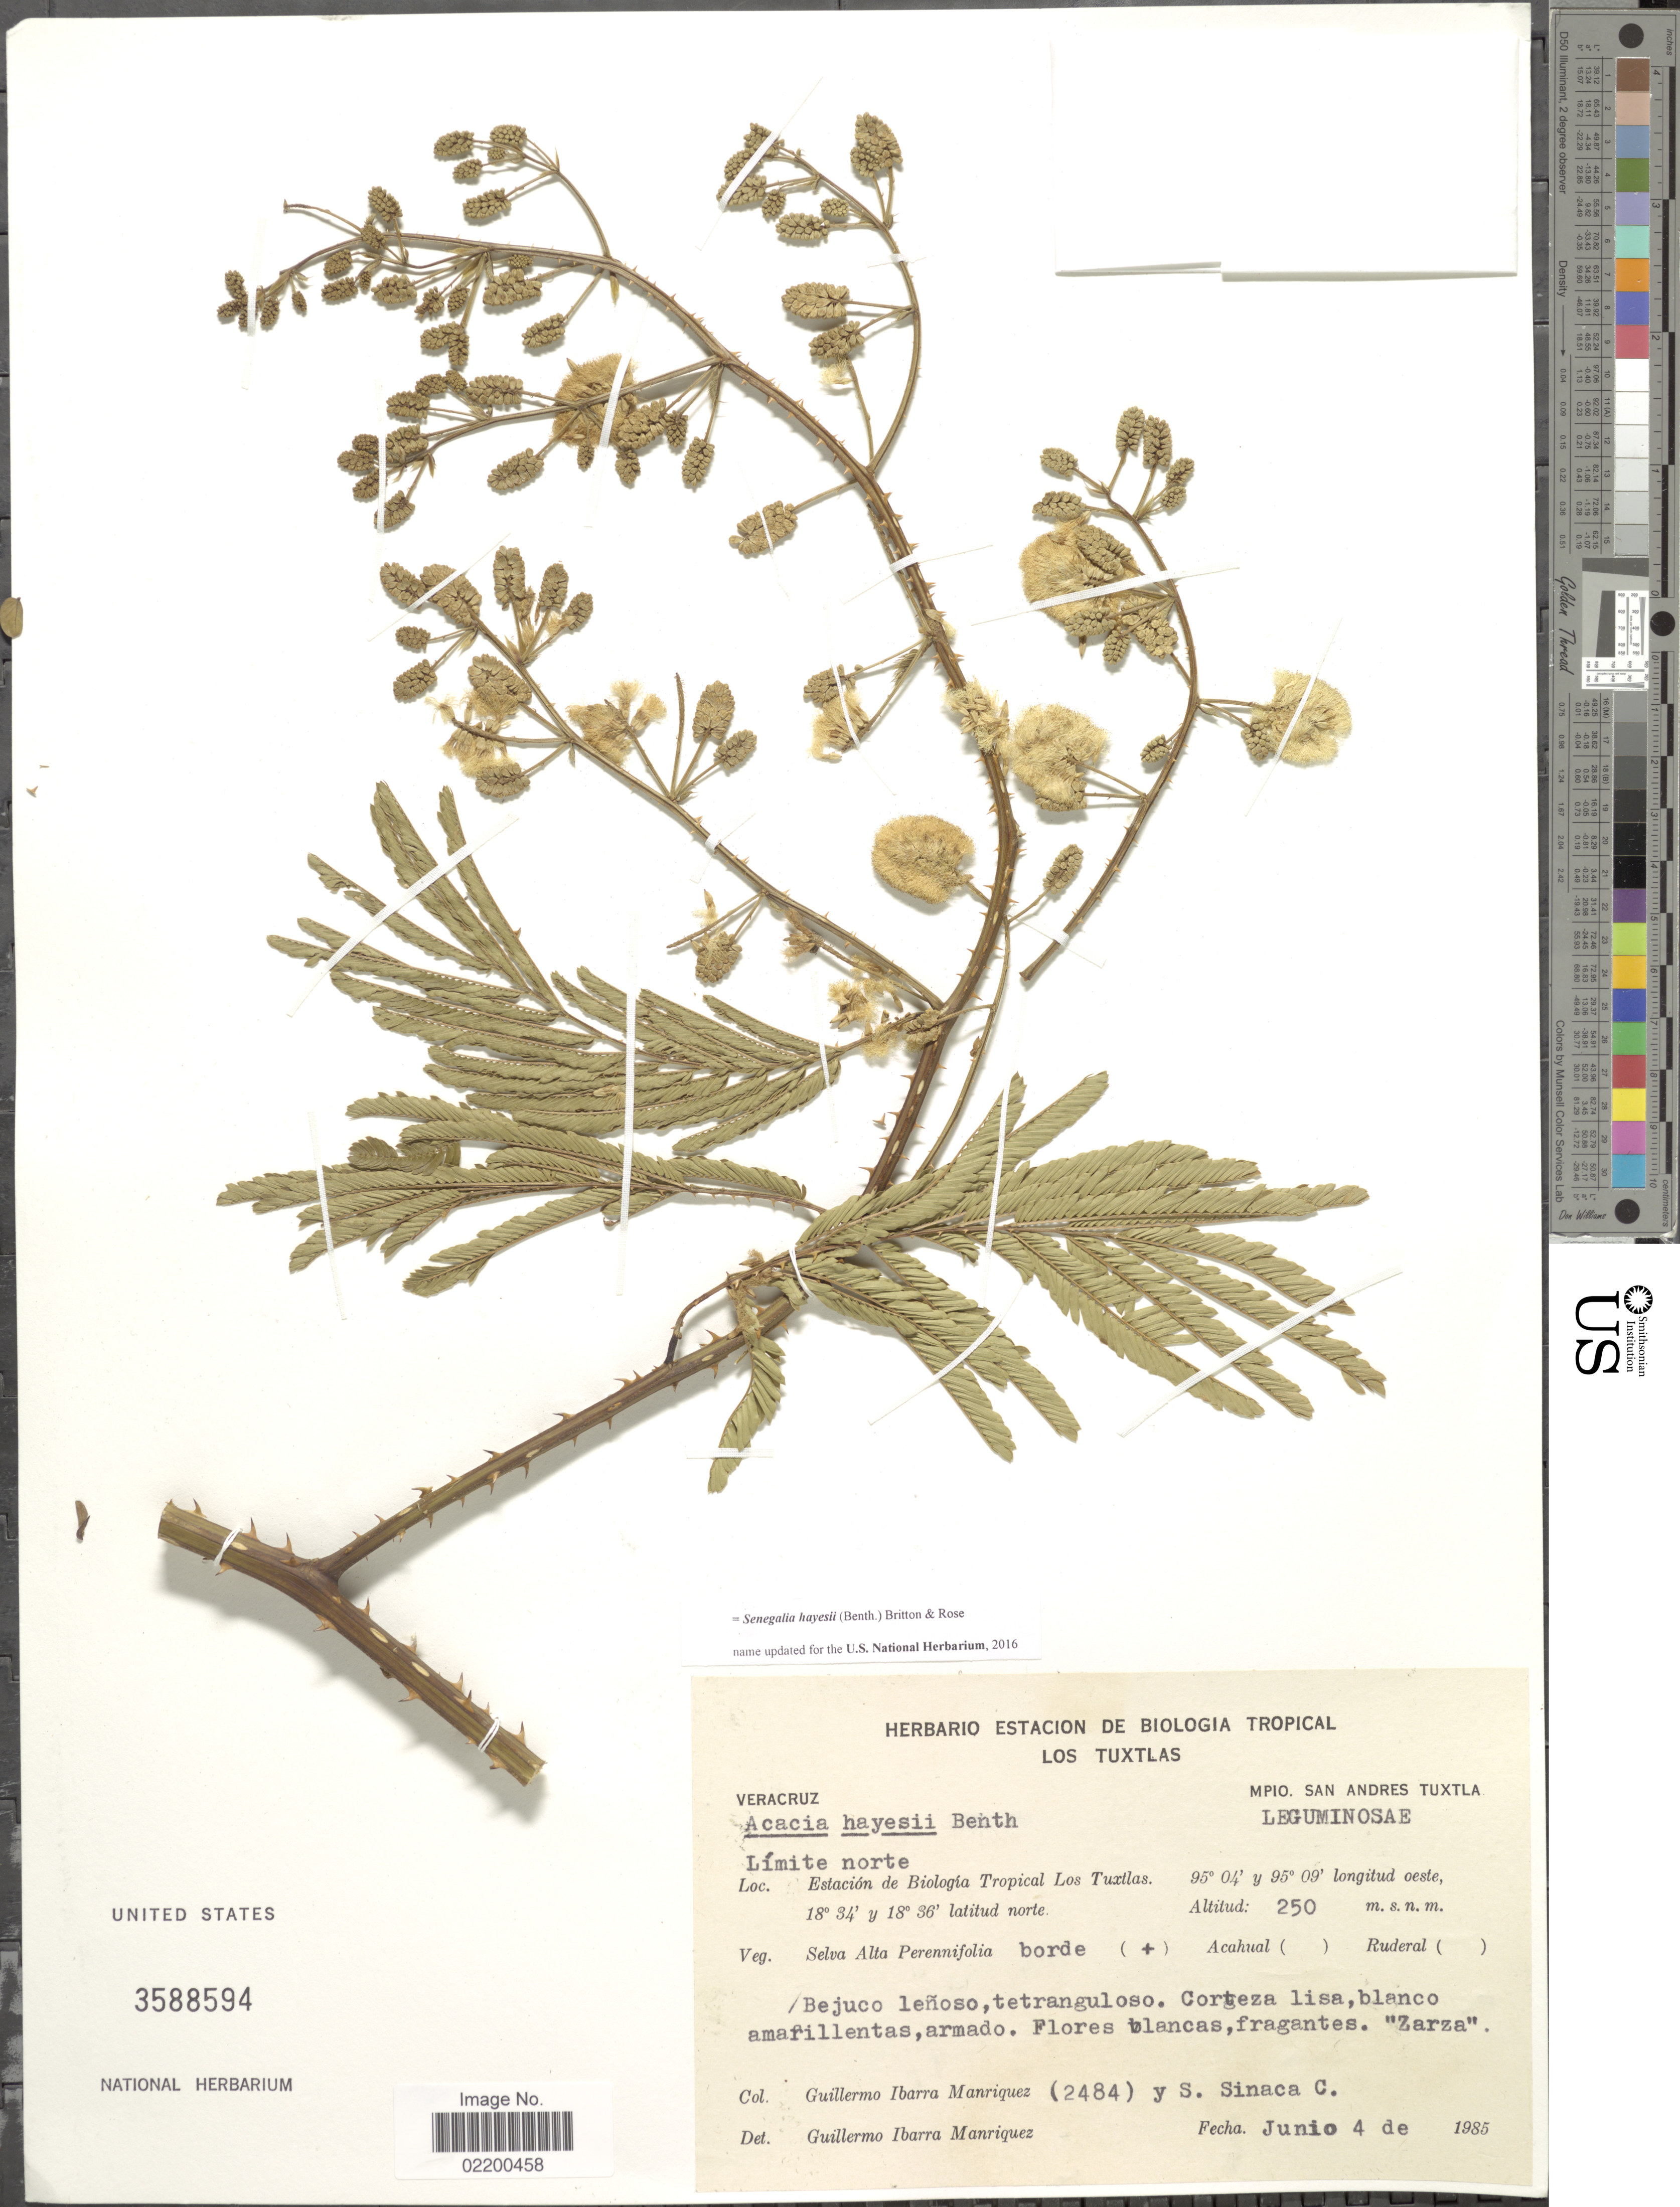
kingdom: Plantae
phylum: Tracheophyta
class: Magnoliopsida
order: Fabales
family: Fabaceae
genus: Senegalia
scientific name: Senegalia hayesii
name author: (Benth.) Britton & Rose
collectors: G. Ibarra-Manríquez & S. Sinaca Colin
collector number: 2484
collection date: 1985-06-04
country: Mexico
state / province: Veracruz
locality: Los Tuxtlas, Veracruz, Mpio San Andres Tuxtla, Estacion de Biologica Tropical Los Tuxtlas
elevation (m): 250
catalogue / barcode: US 3588594